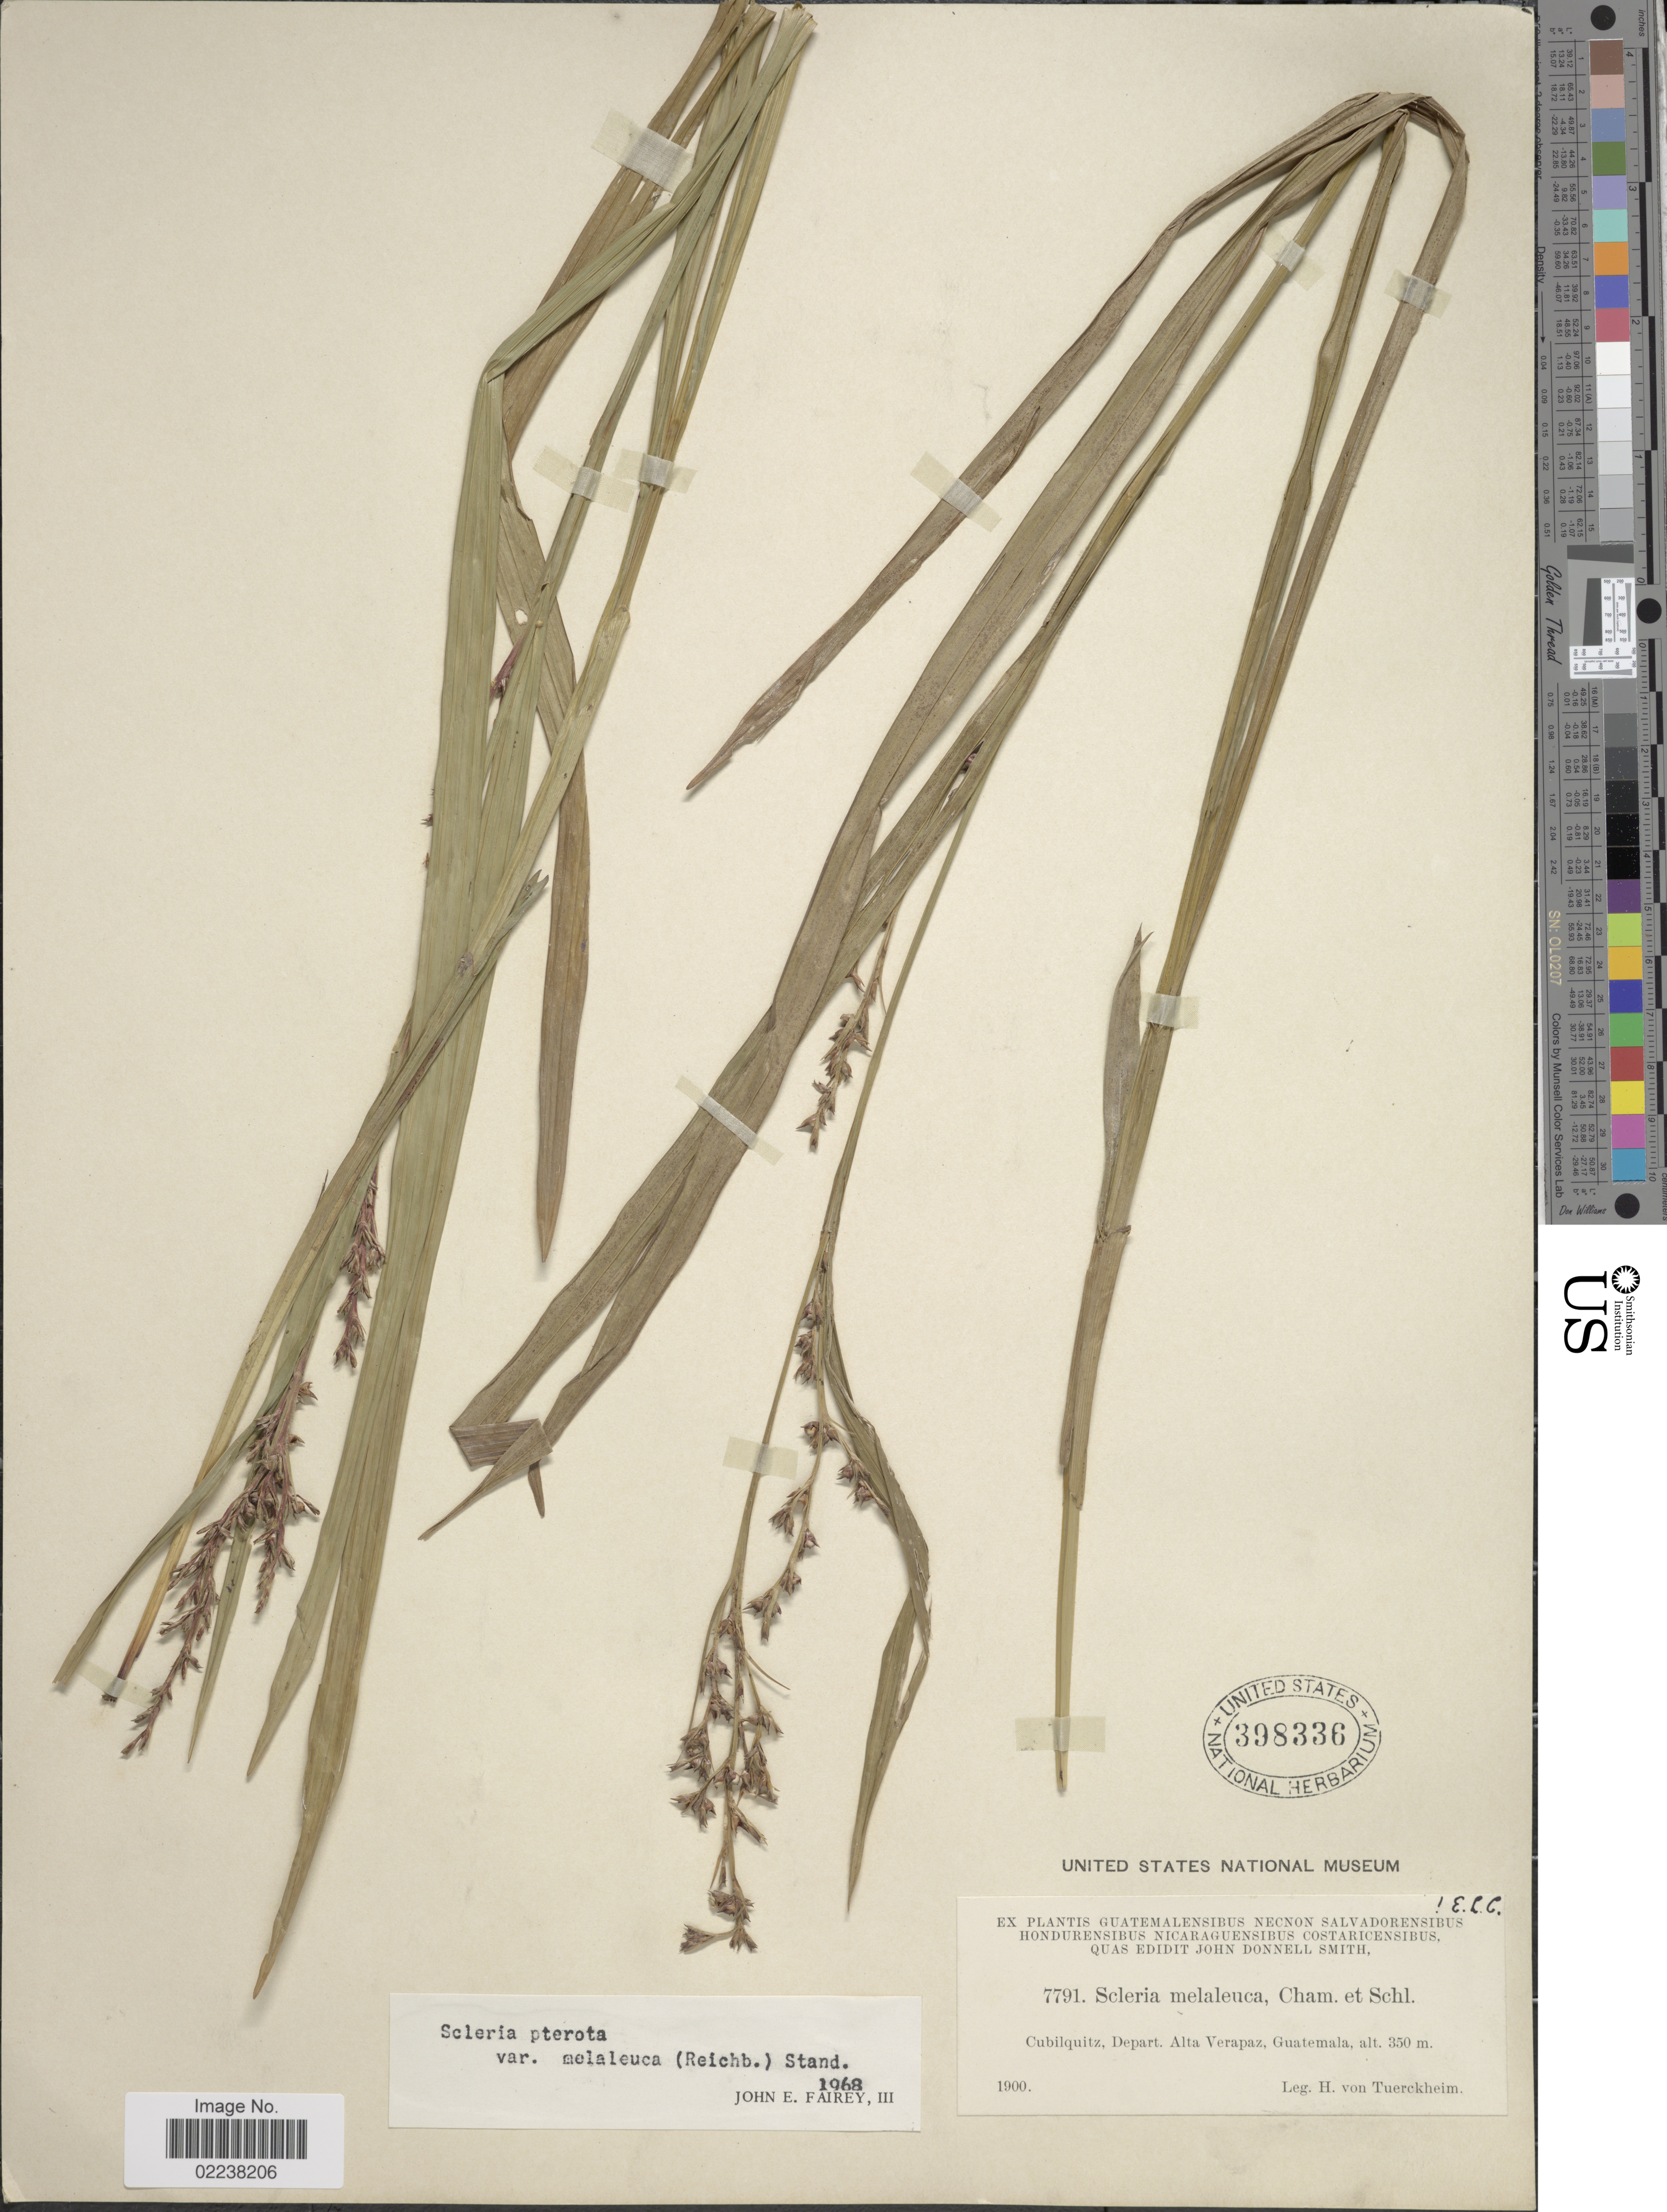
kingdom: Plantae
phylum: Tracheophyta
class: Liliopsida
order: Poales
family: Cyperaceae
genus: Scleria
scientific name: Scleria gaertneri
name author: Raddi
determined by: Strong, Mark T., (BOT), Smithsonian Institution - National Museum of Natural History (UNITED STATES)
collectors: H. von Türckheim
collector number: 7791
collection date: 1900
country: Guatemala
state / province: Alta Verapaz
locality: Cubilquitz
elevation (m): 350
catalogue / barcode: US 398336